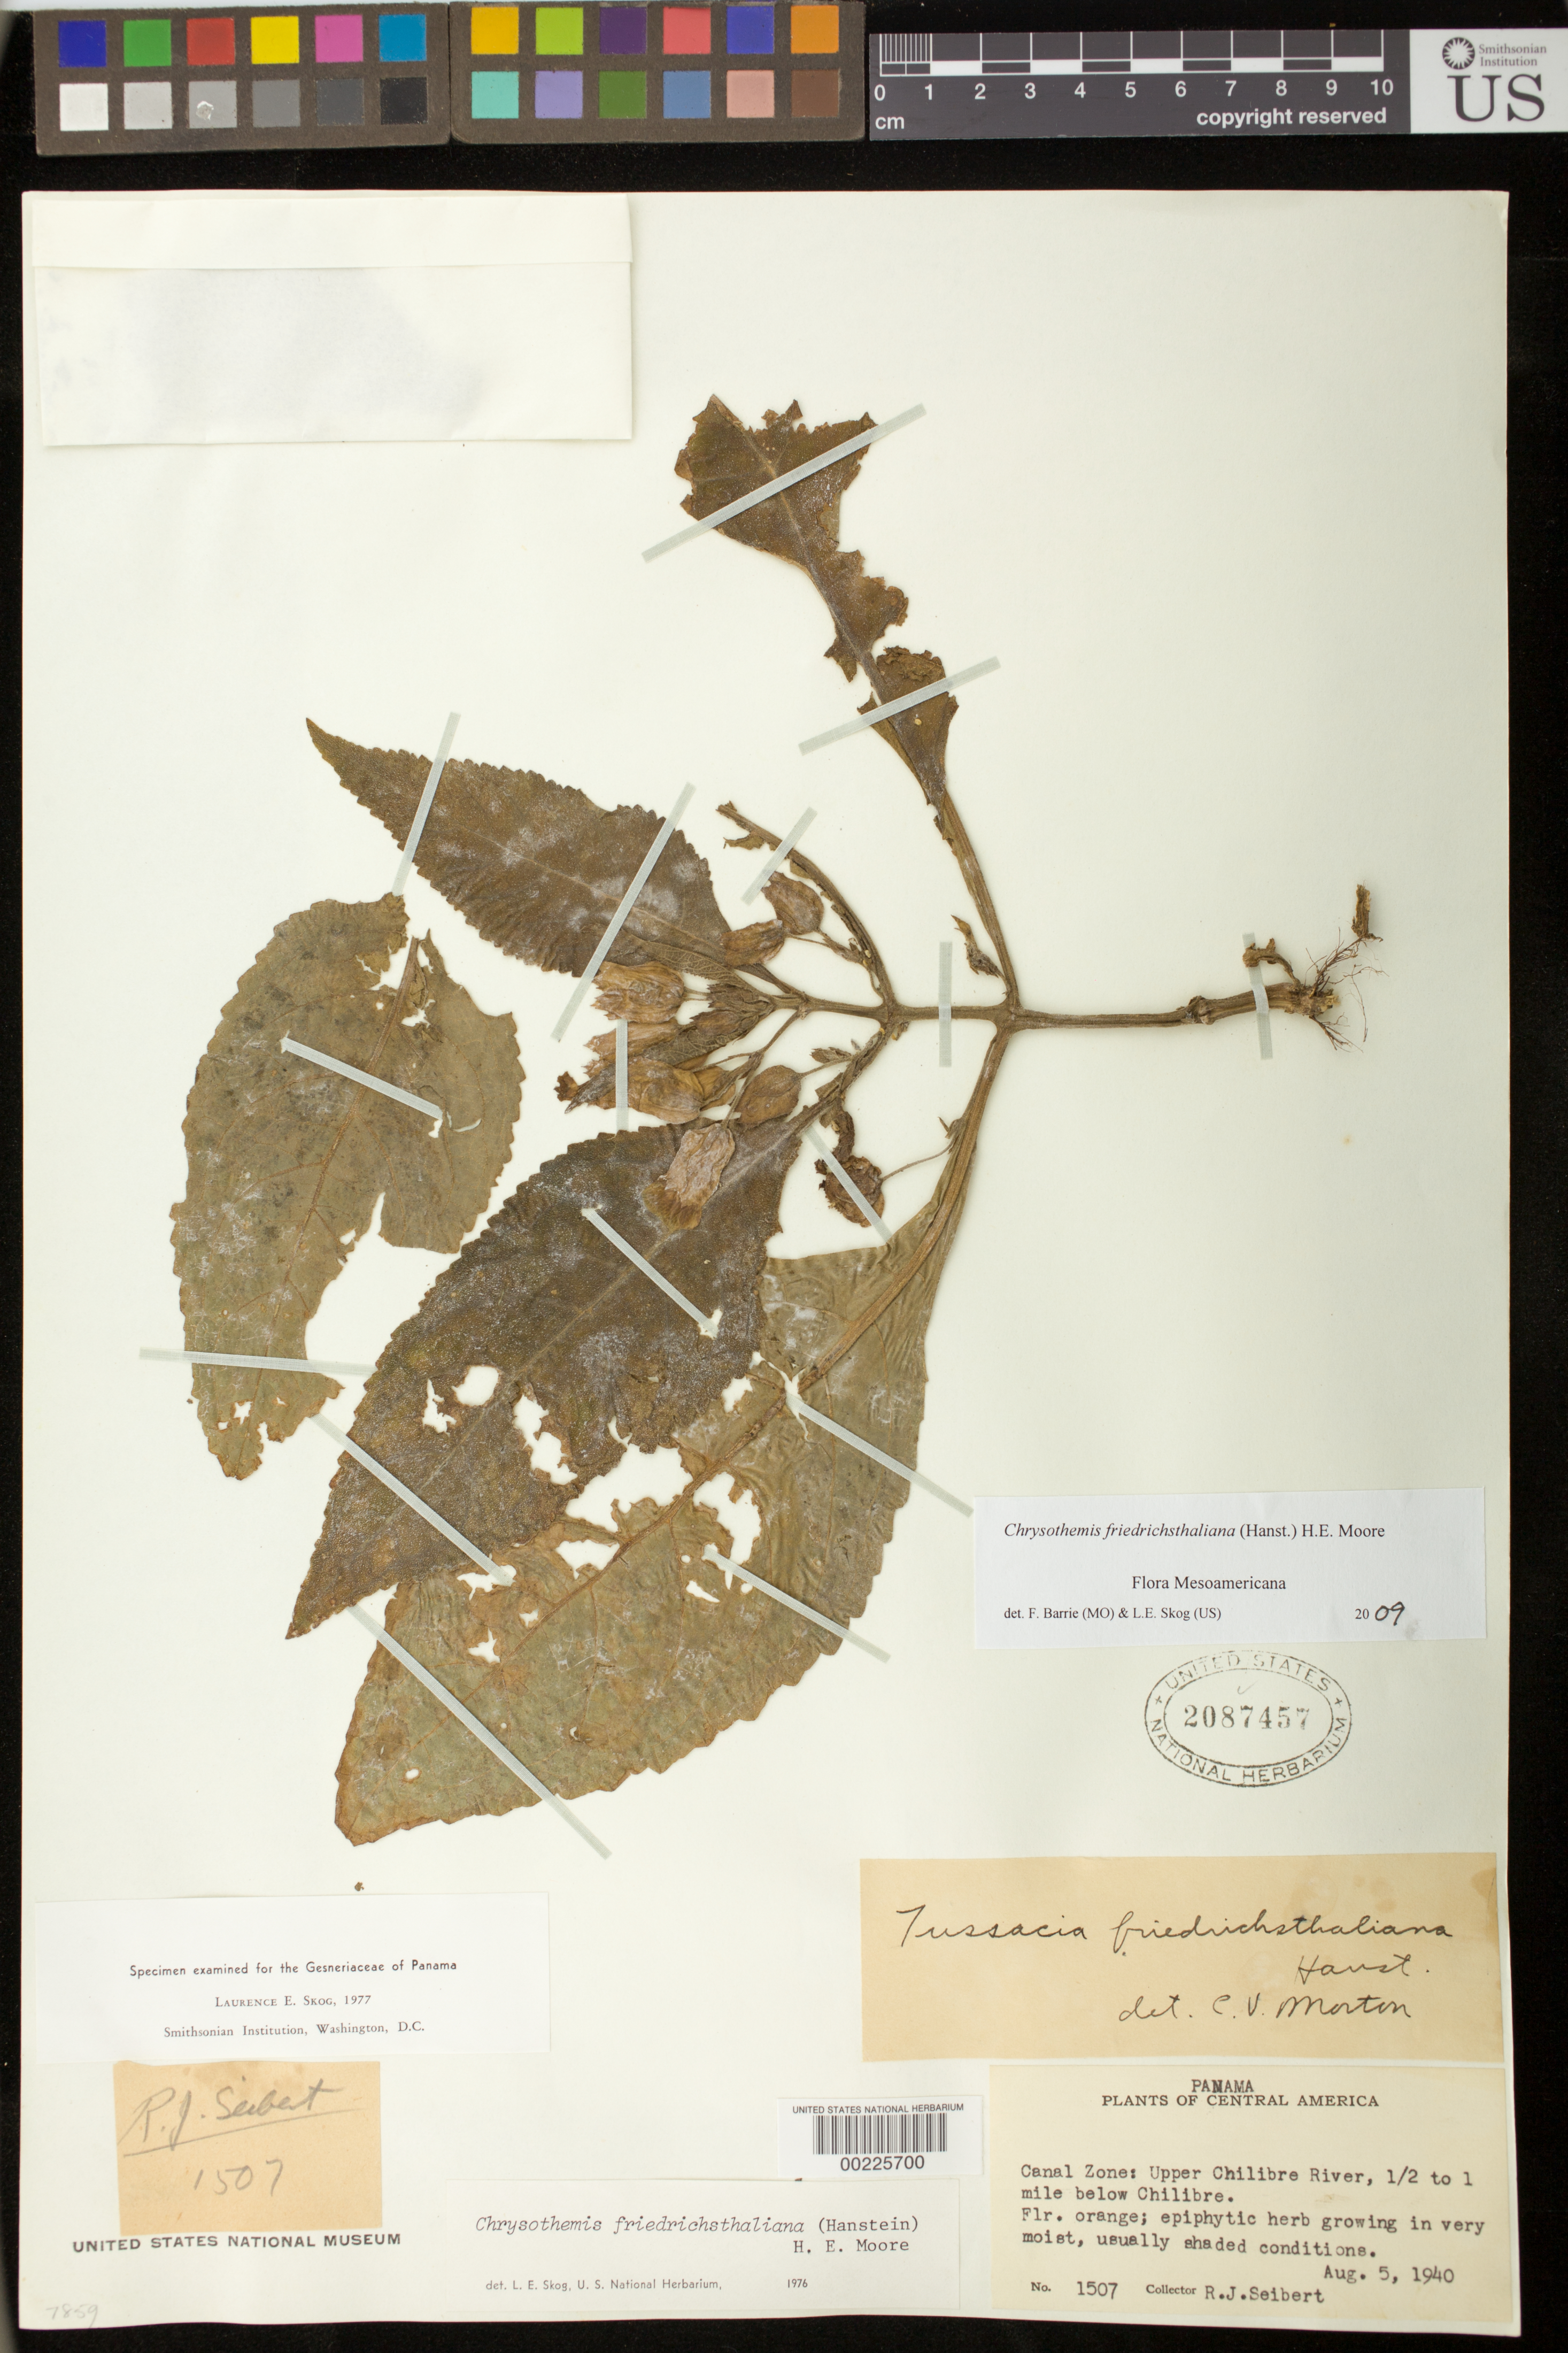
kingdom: Plantae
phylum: Tracheophyta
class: Magnoliopsida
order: Lamiales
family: Gesneriaceae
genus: Chrysothemis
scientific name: Chrysothemis friedrichsthaliana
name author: (Hanst.) H.E. Moore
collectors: R. J. Seibert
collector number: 1507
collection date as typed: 05 Aug 1940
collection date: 1940-08-05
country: Panama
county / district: Canal Zone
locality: Upper Chilibre River, 1/2 to 1 mi below Chilibre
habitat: Growing in very moist, usually shaded conditions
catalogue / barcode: US 2087457